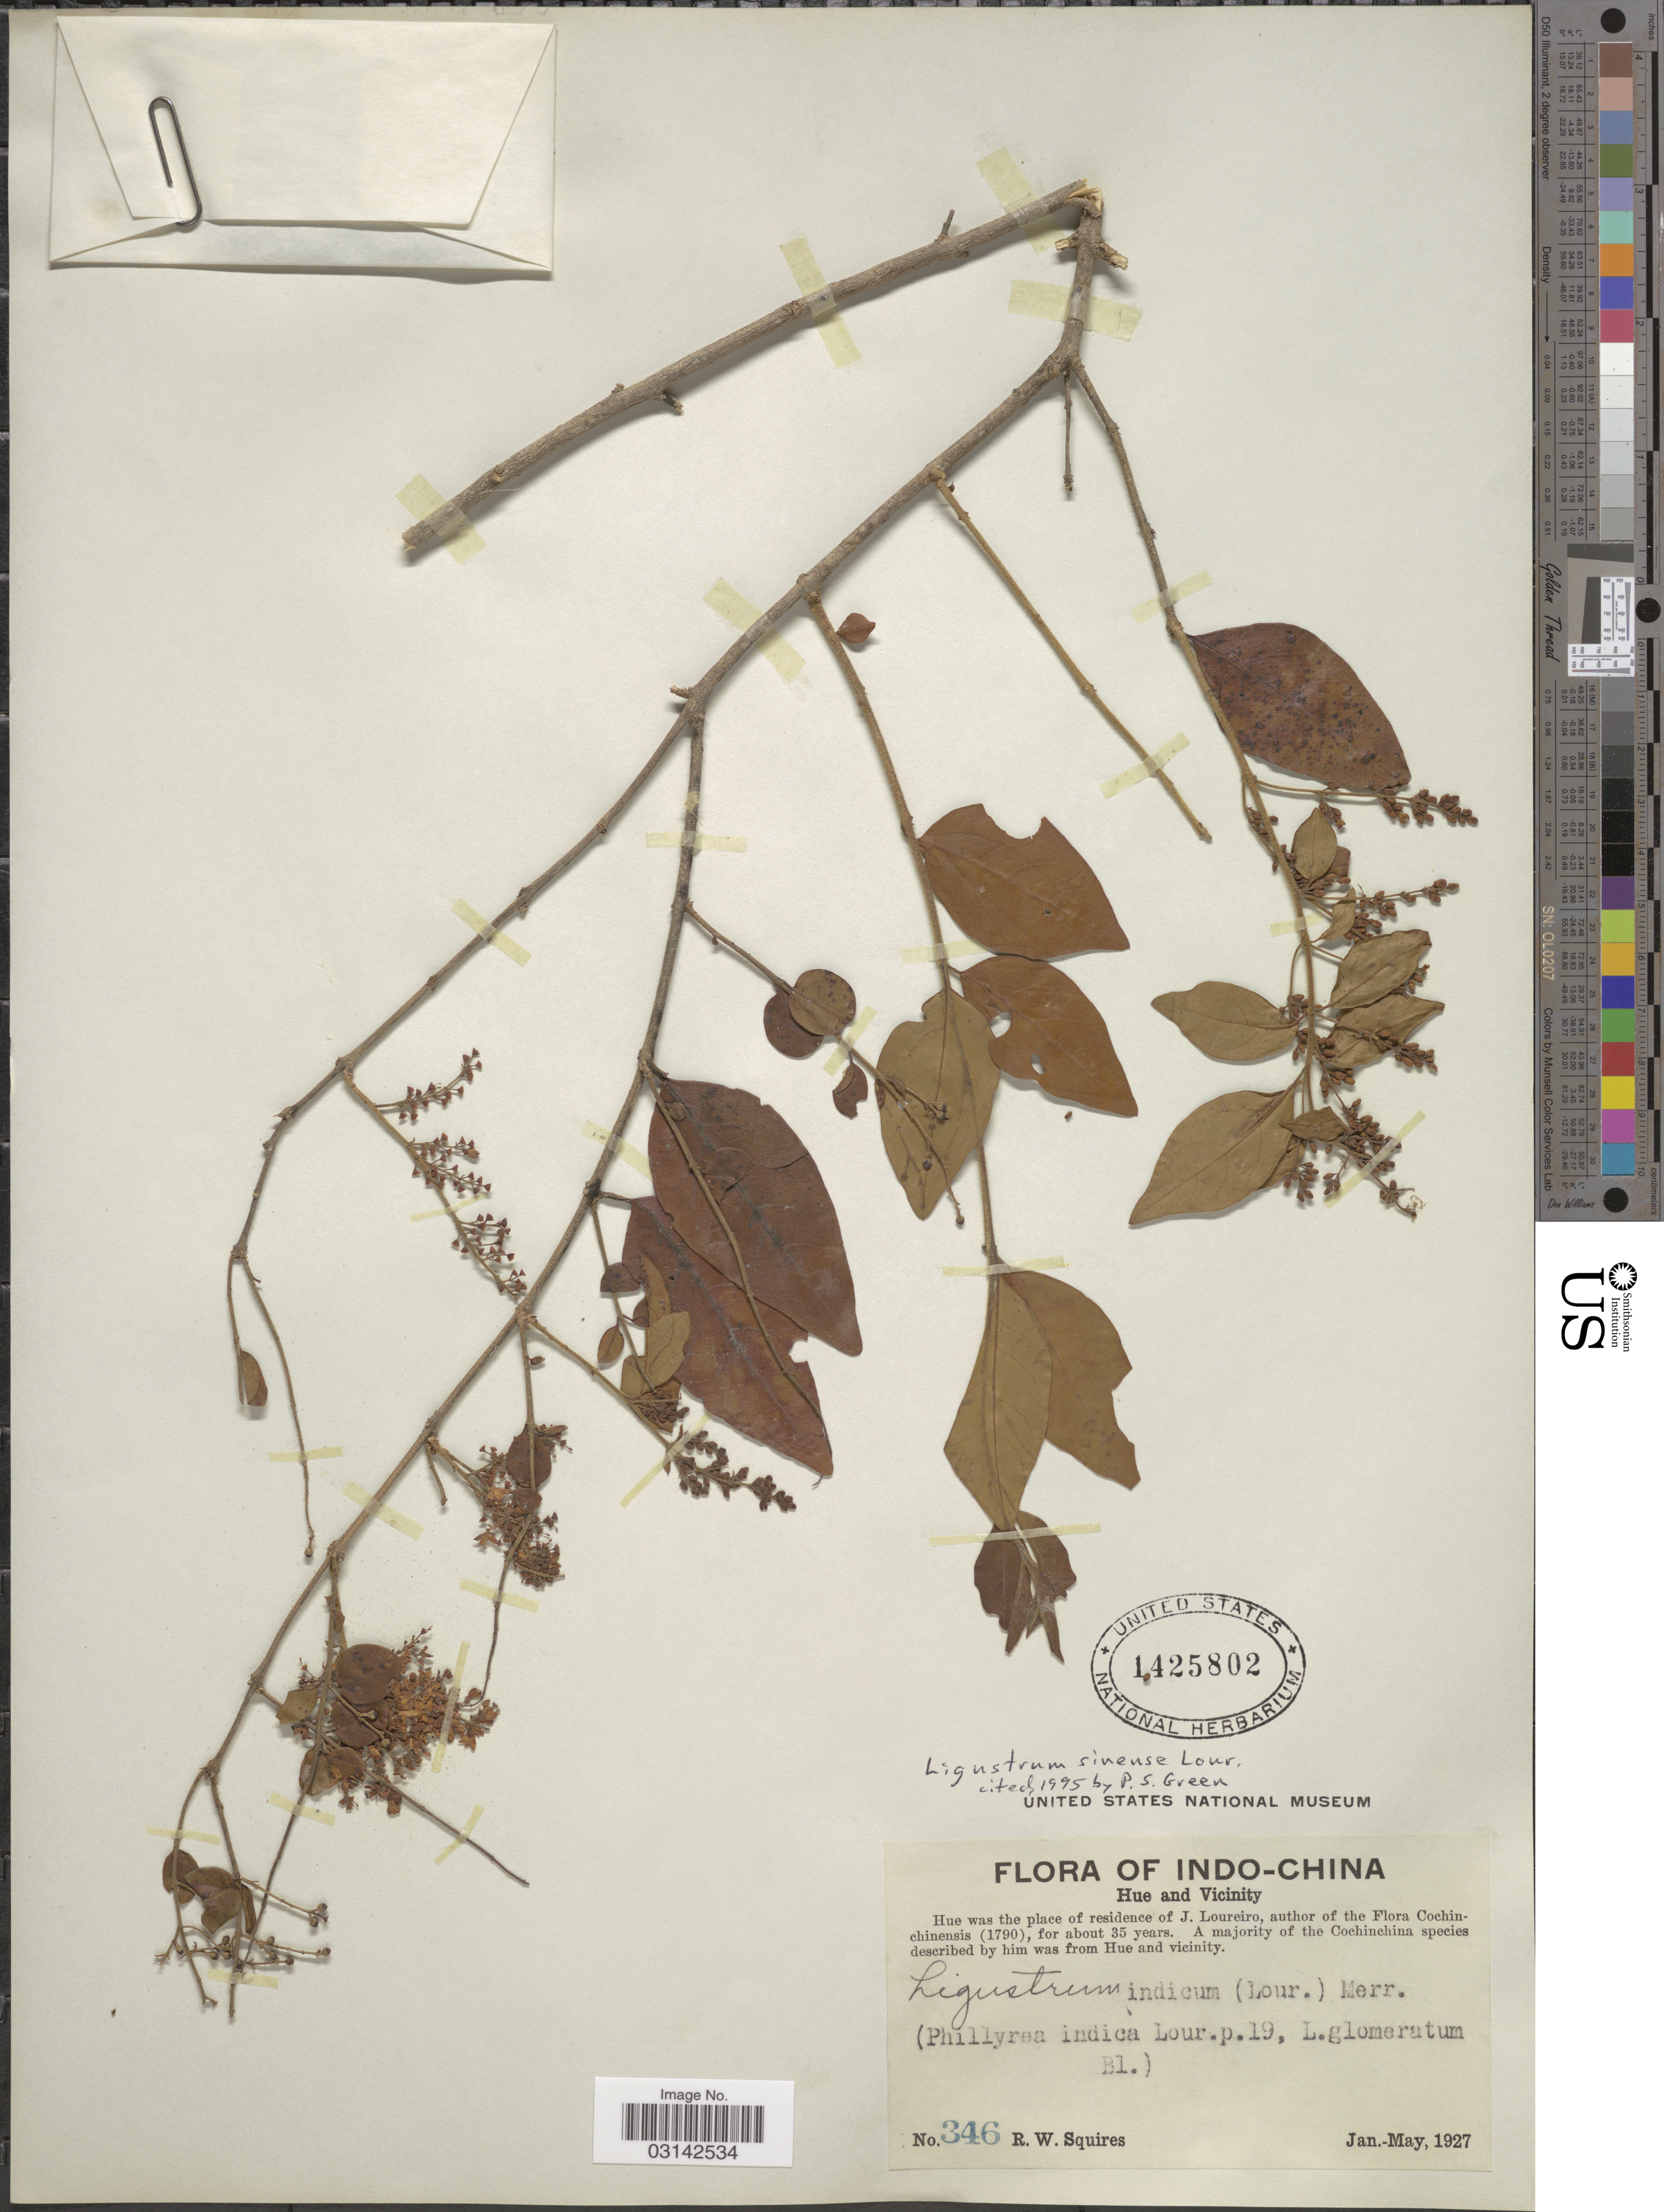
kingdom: Plantae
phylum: Tracheophyta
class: Magnoliopsida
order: Lamiales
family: Oleaceae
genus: Ligustrum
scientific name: Ligustrum sinense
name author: Lour.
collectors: R. Squires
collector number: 346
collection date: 1927-01/1927-05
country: Vietnam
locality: Indo-China, Hue and Vicinity.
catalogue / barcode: US 1425802